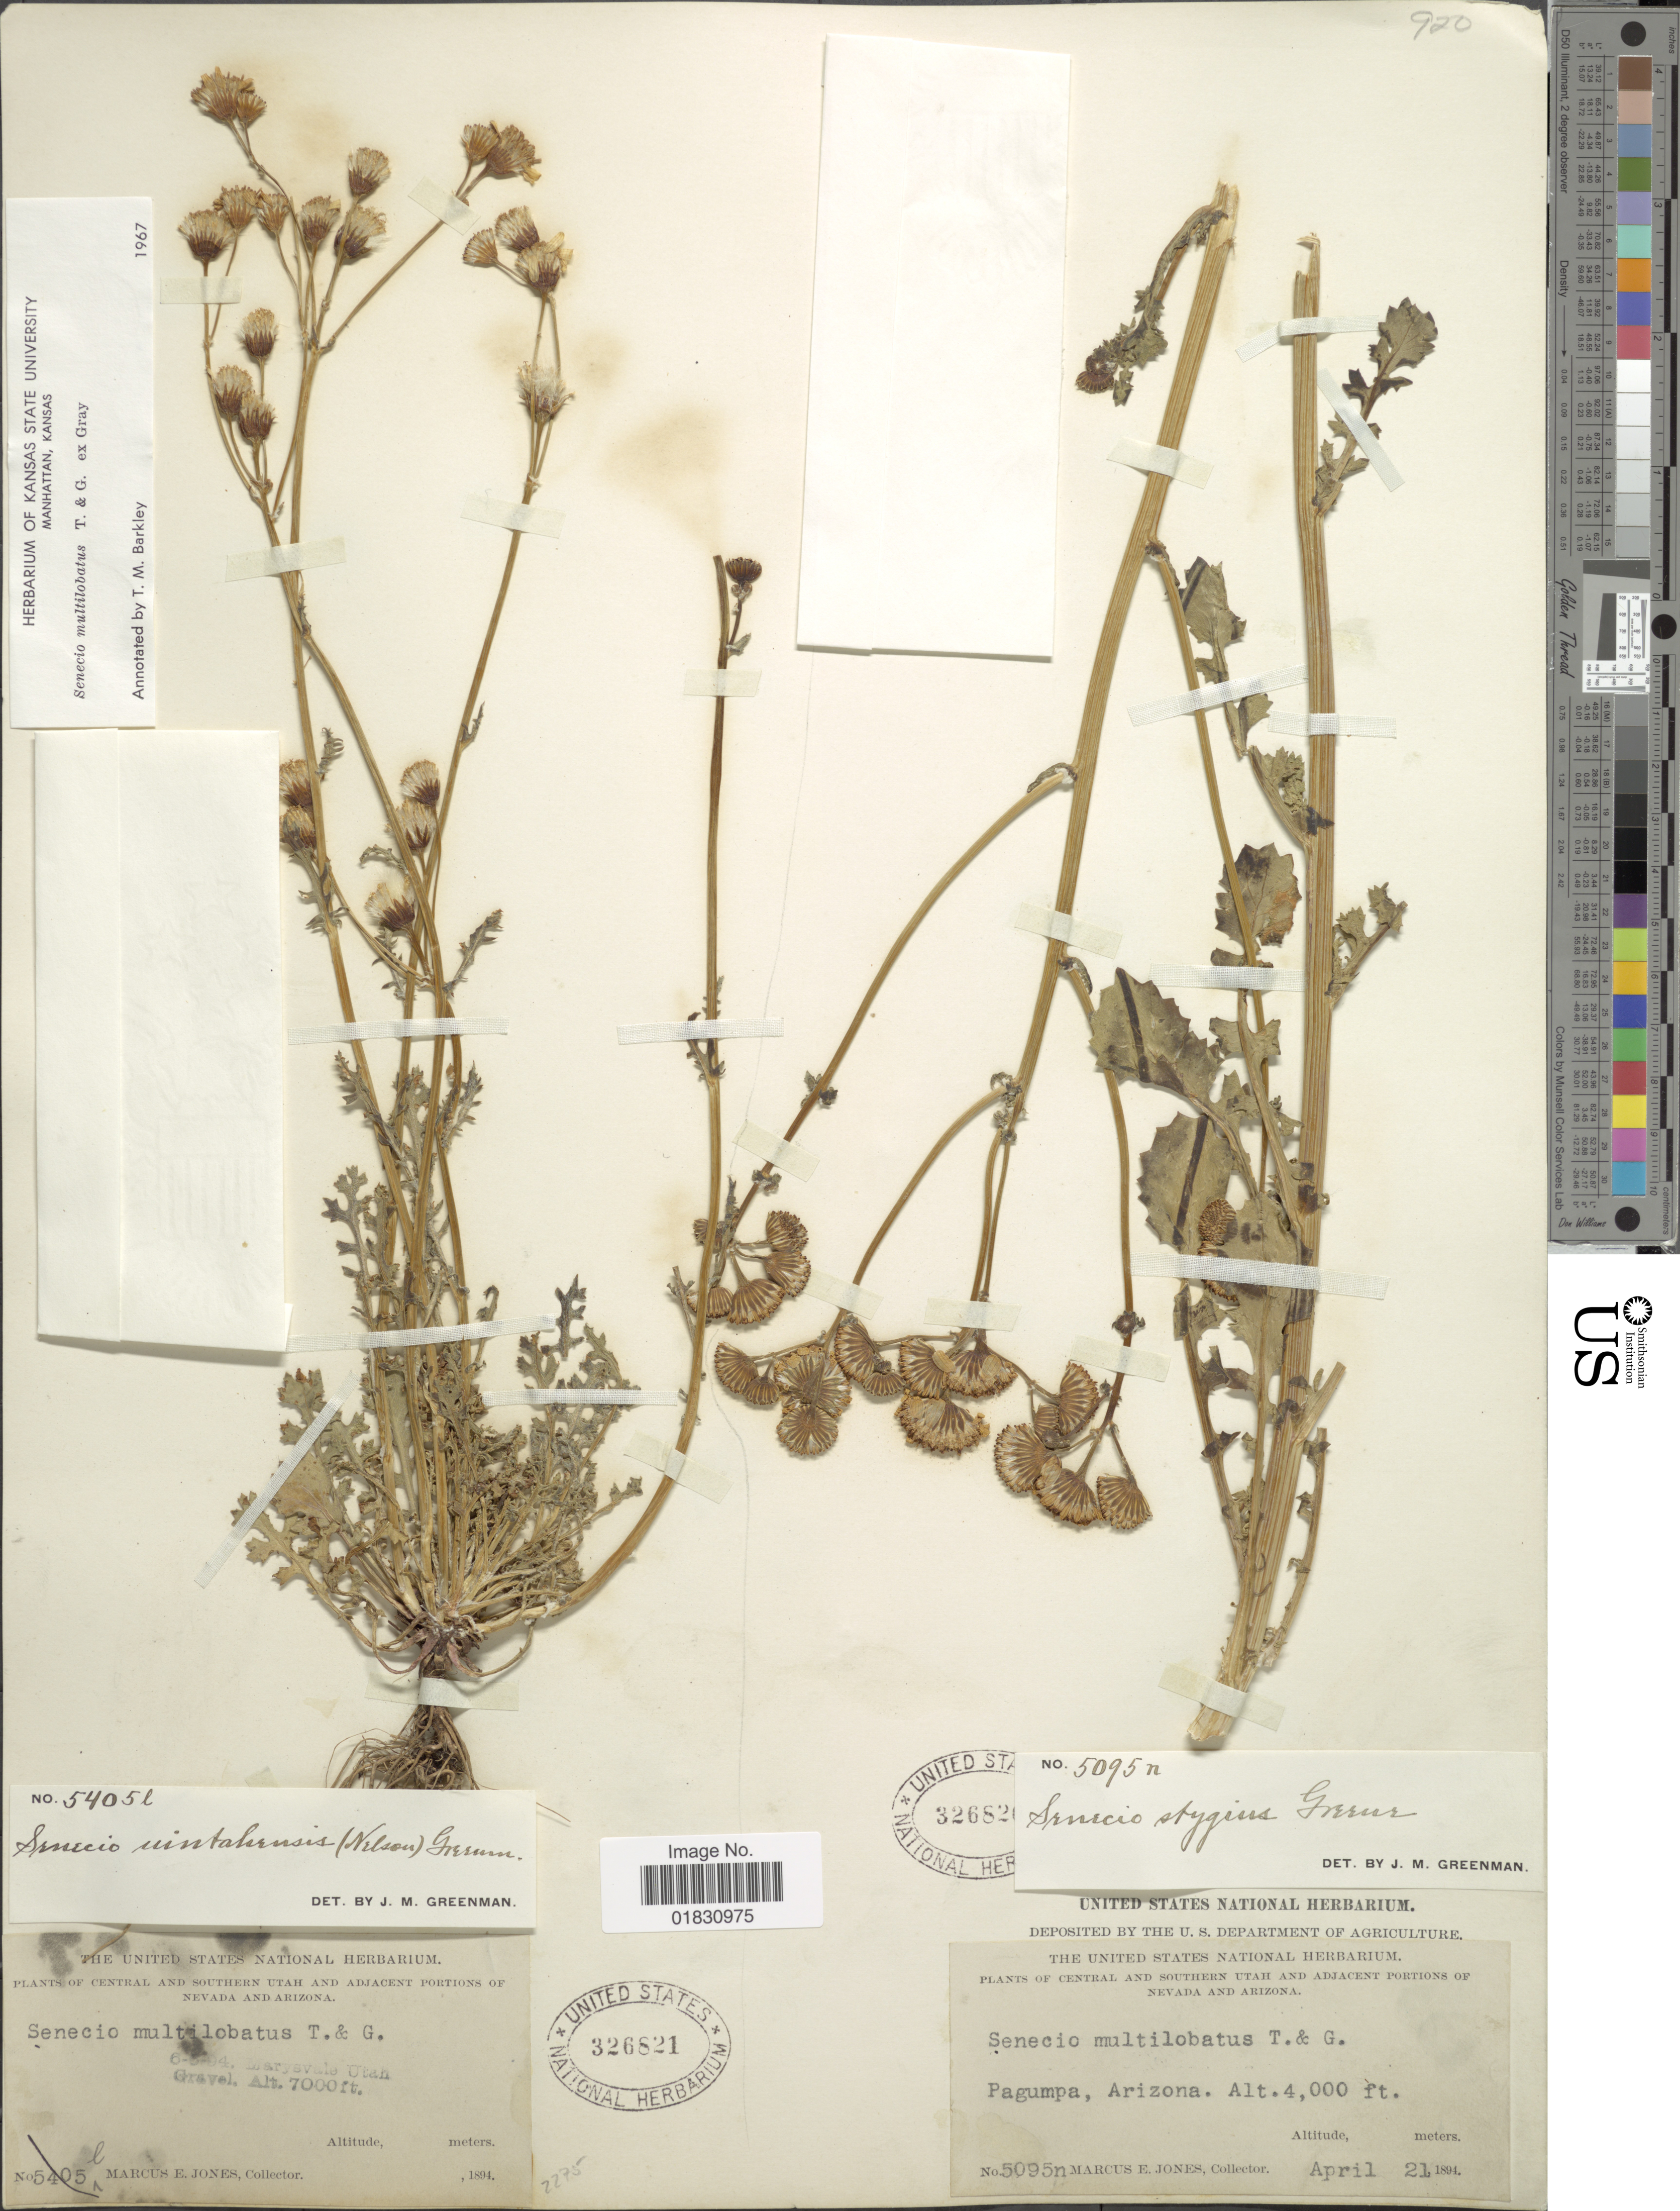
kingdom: Plantae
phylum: Tracheophyta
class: Magnoliopsida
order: Asterales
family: Asteraceae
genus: Packera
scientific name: Packera multilobata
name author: (Torr. & A. Gray) W.A. Weber & Á. Löve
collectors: M. E. Jones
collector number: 5405l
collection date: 1894-05-06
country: United States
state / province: Utah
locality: Central and Southern Utah, Marysvale, Utah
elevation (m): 2134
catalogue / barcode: US 326821